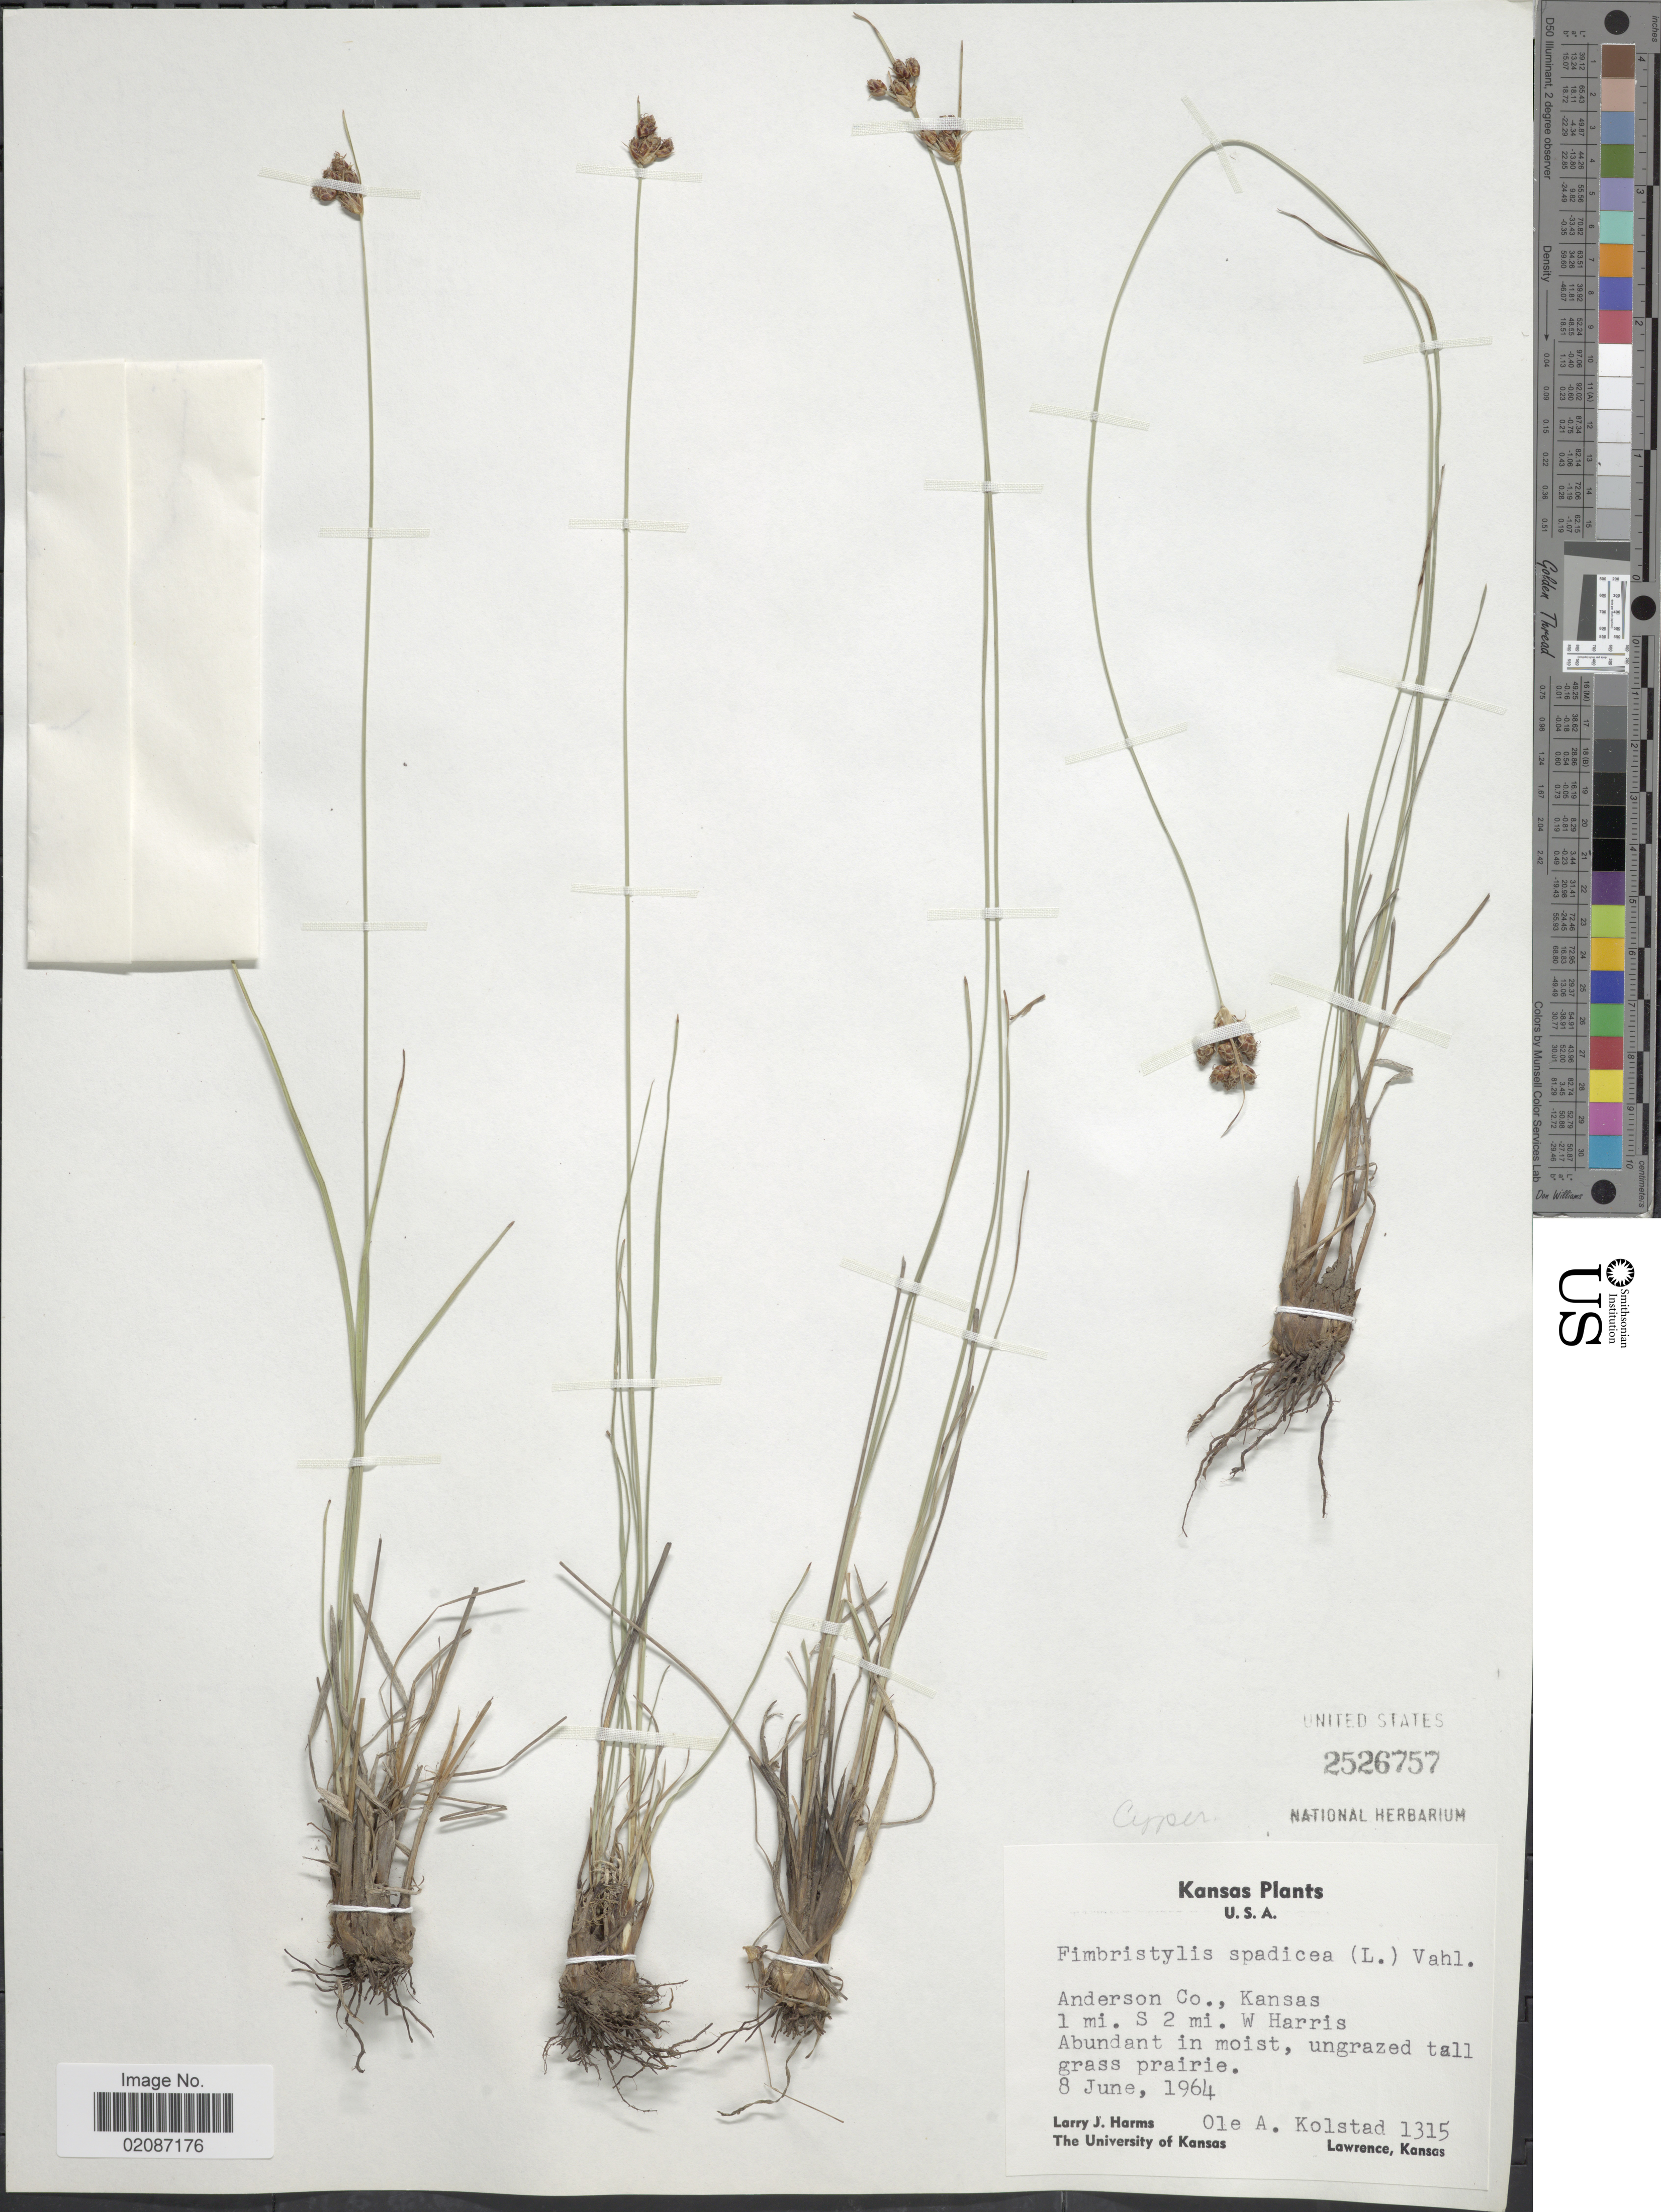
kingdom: Plantae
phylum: Tracheophyta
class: Liliopsida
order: Poales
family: Cyperaceae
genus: Fimbristylis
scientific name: Fimbristylis spadicea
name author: (L.) Vahl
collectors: L. Harms & O. Kolstad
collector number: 1315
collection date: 1964-06-08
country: United States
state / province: Kansas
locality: U.S.A., Anderson Co, 1 mi S 2 mi W Harris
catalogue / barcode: US 2526757